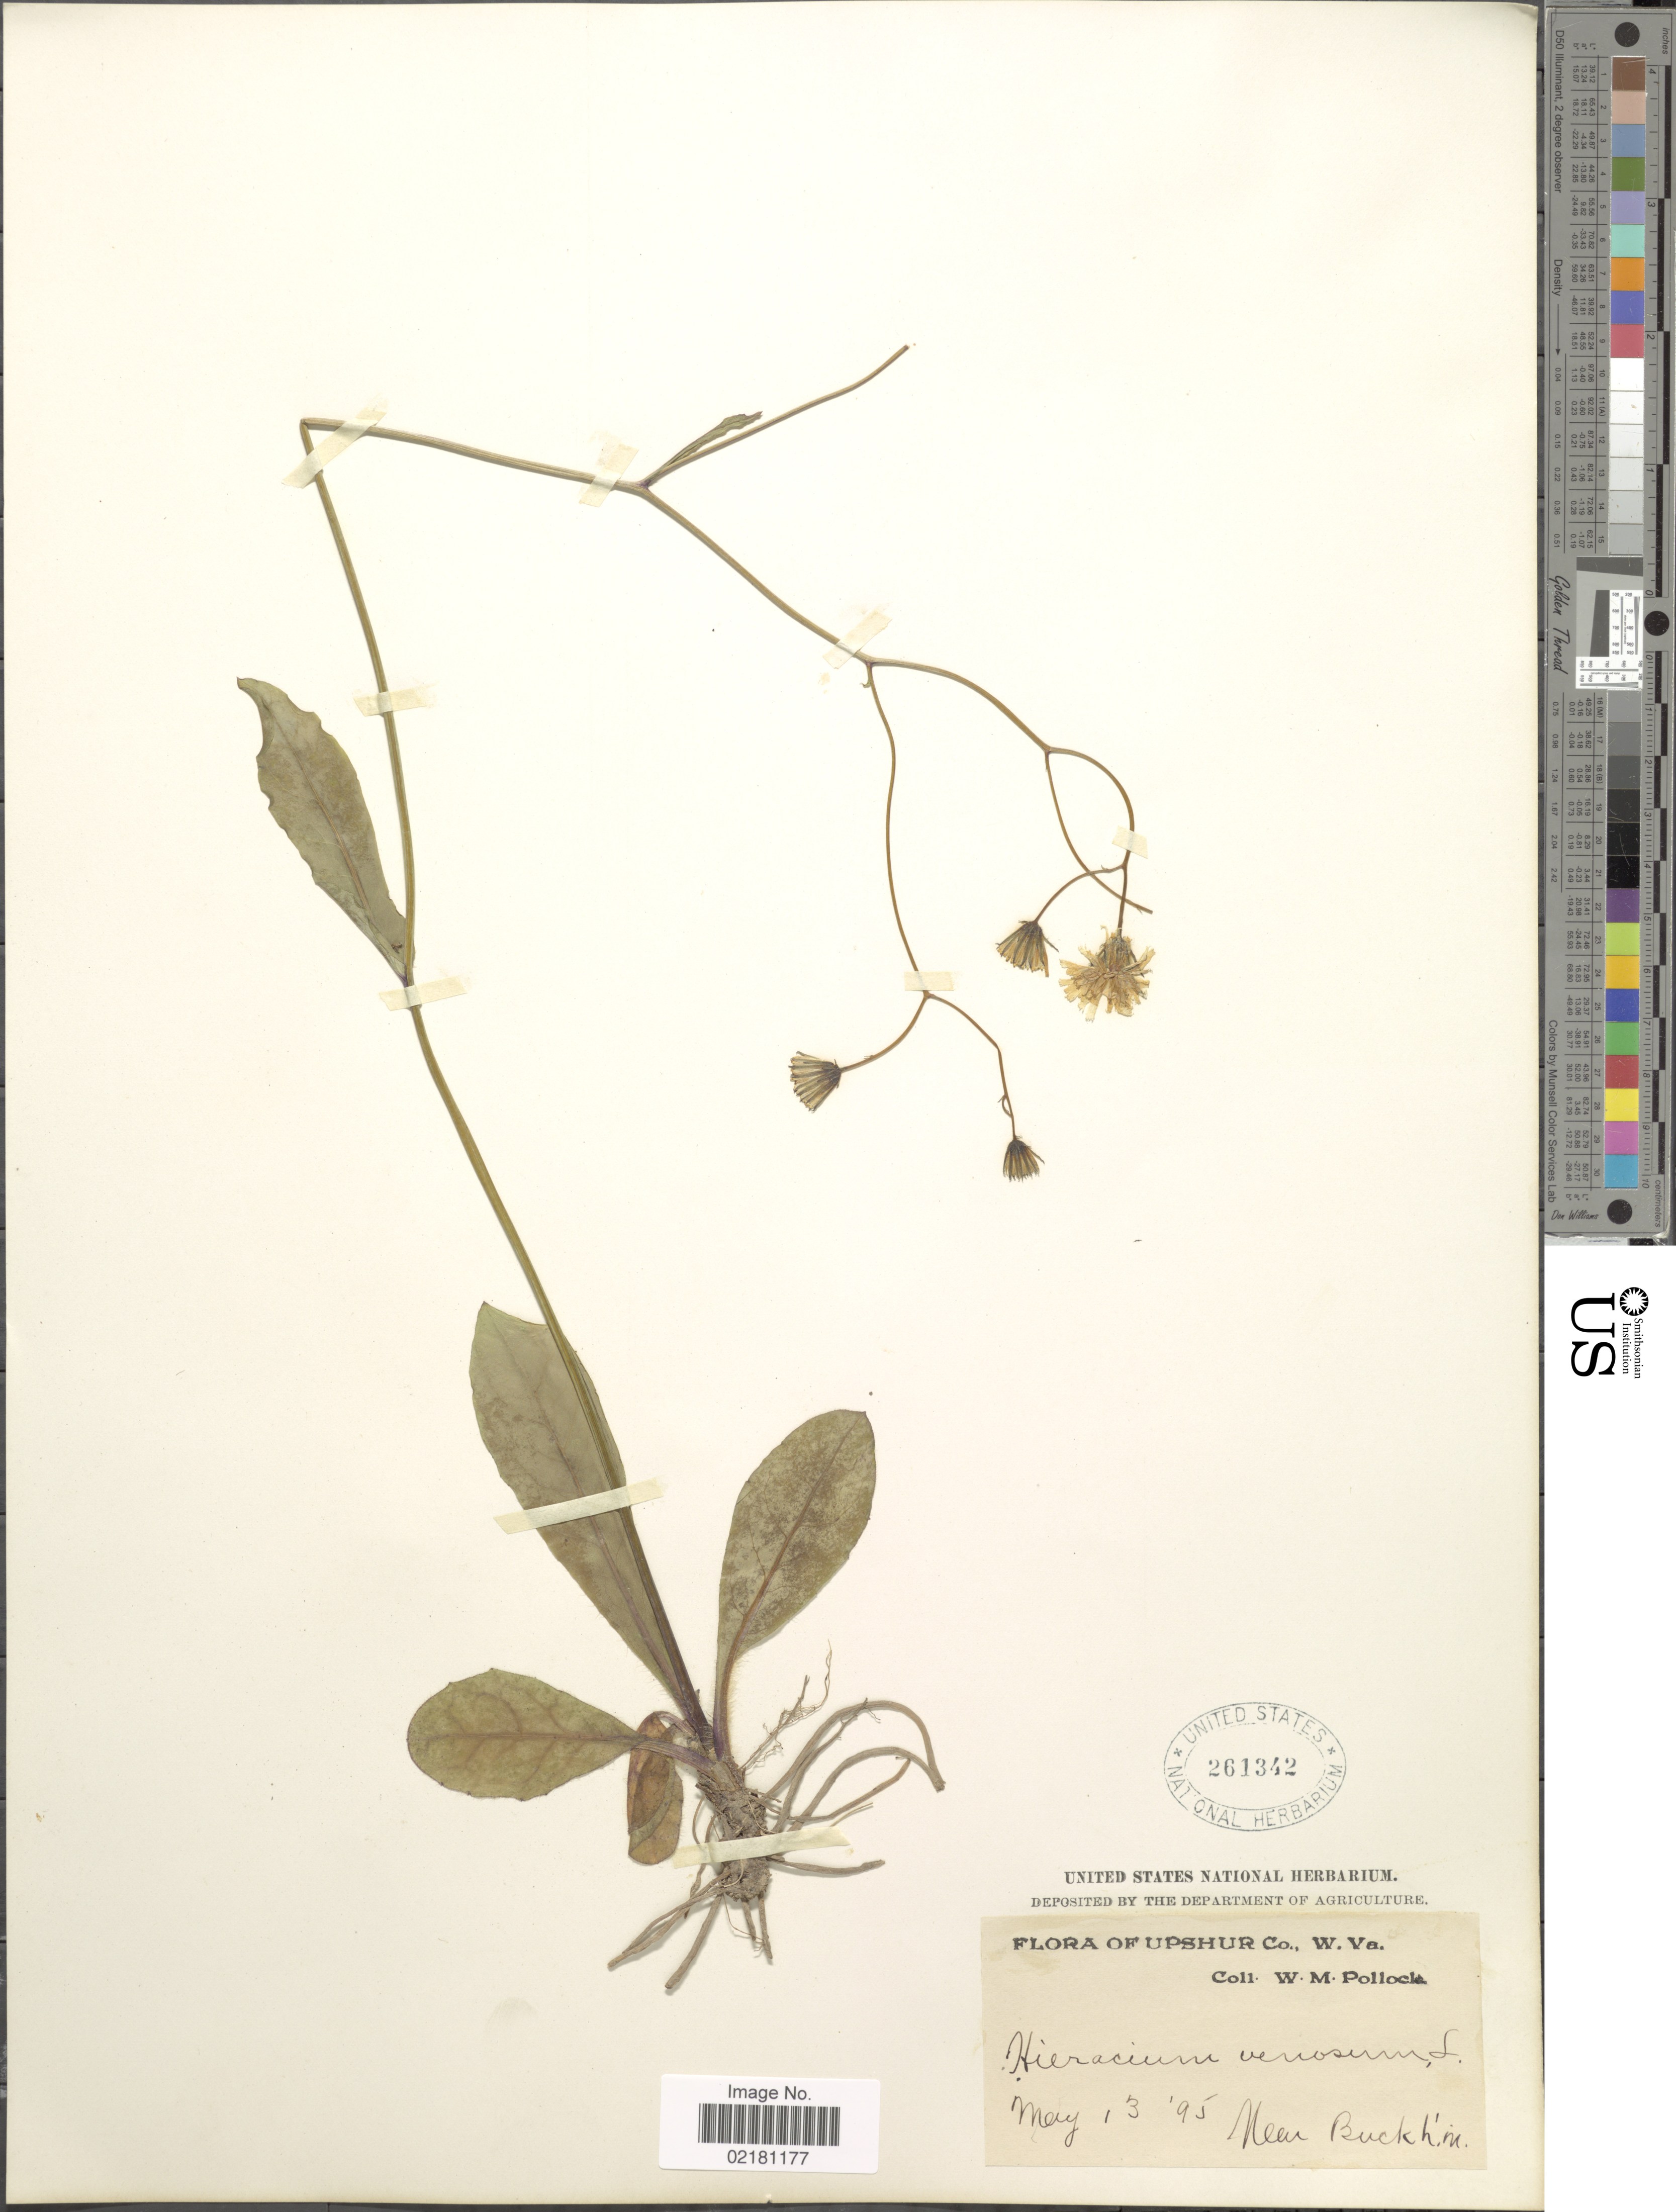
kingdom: Plantae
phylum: Tracheophyta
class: Magnoliopsida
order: Asterales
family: Asteraceae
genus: Hieracium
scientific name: Hieracium venosum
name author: L.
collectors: W. M. Pollock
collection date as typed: Transcribed d/m/y: 13/5/95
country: United States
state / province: West Virginia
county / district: Upshur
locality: W. Va. Near Bucklin.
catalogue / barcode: US 261342